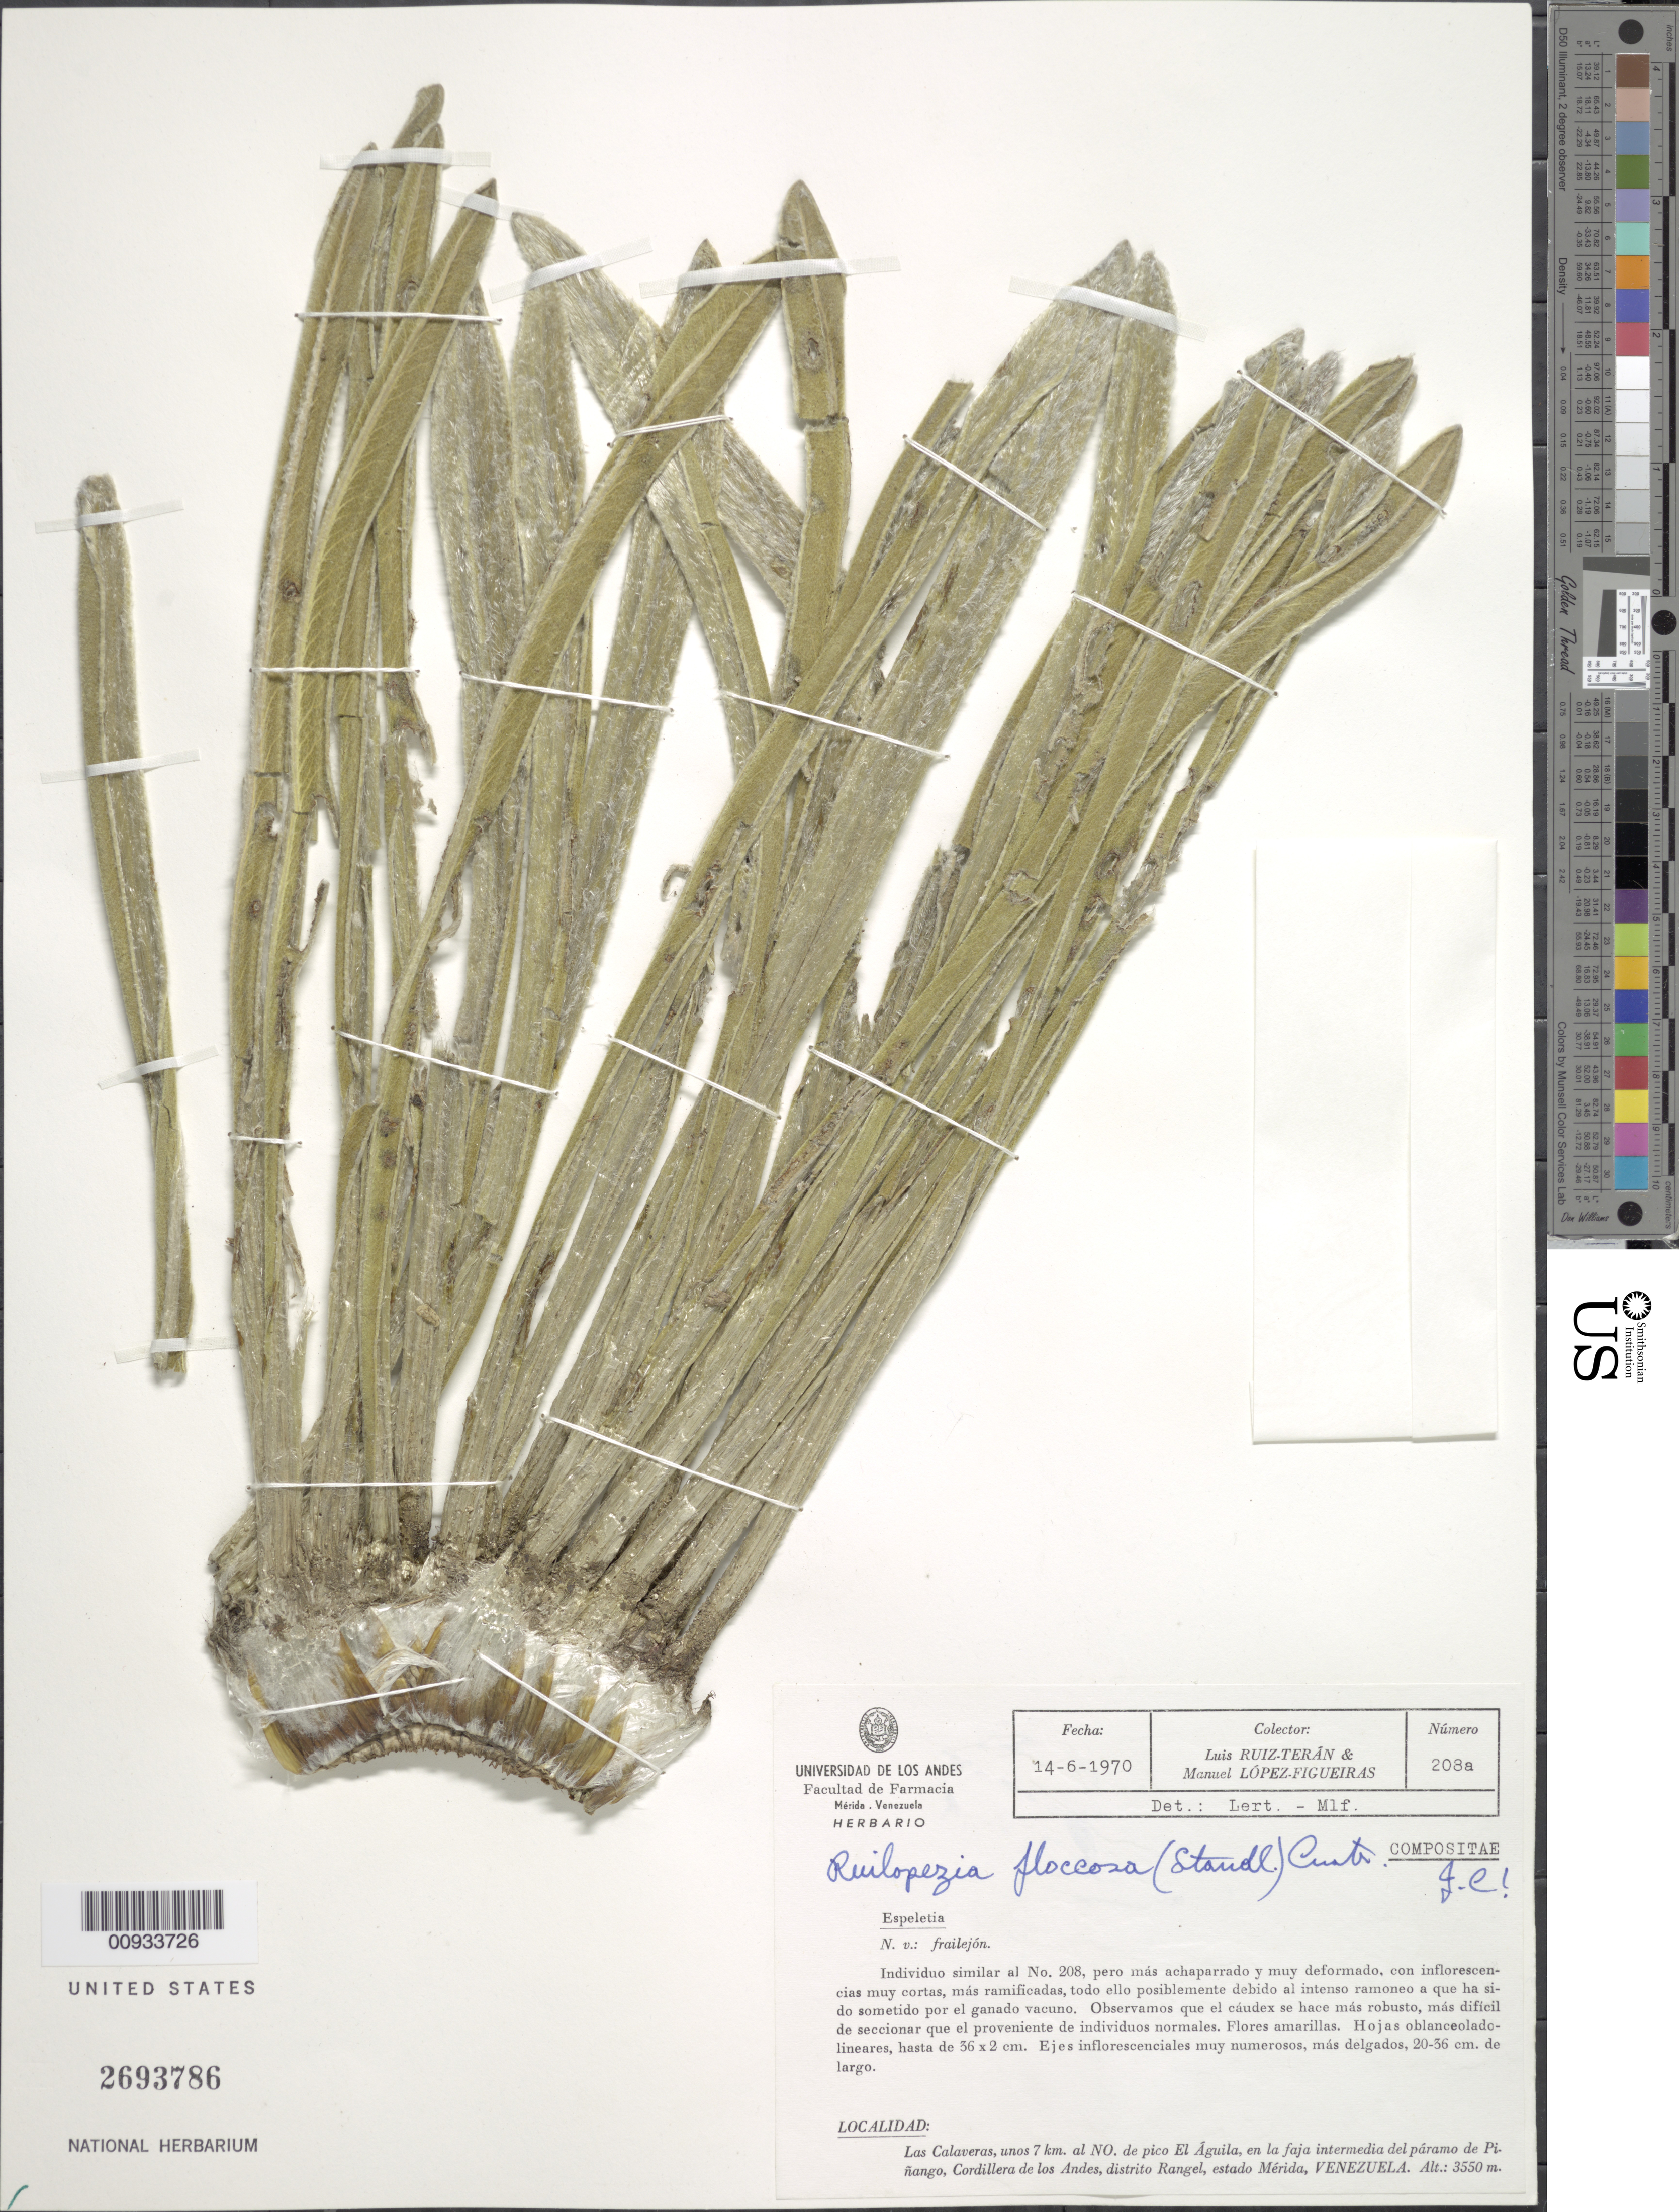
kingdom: Plantae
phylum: Tracheophyta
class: Magnoliopsida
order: Asterales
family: Asteraceae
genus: Ruilopezia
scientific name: Ruilopezia floccosa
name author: (Standl.) Cuatrec.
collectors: L. Teran & M. López Figueiras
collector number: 208a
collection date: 1970-06-14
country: Venezuela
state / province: Mérida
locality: Las Calaveras, unos 7 km al NO de pico El Aguila, en la faja intermedia del paramo de Pinango, Cordillera de Los Andes, Distrito Rangel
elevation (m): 3550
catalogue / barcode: US 2693786